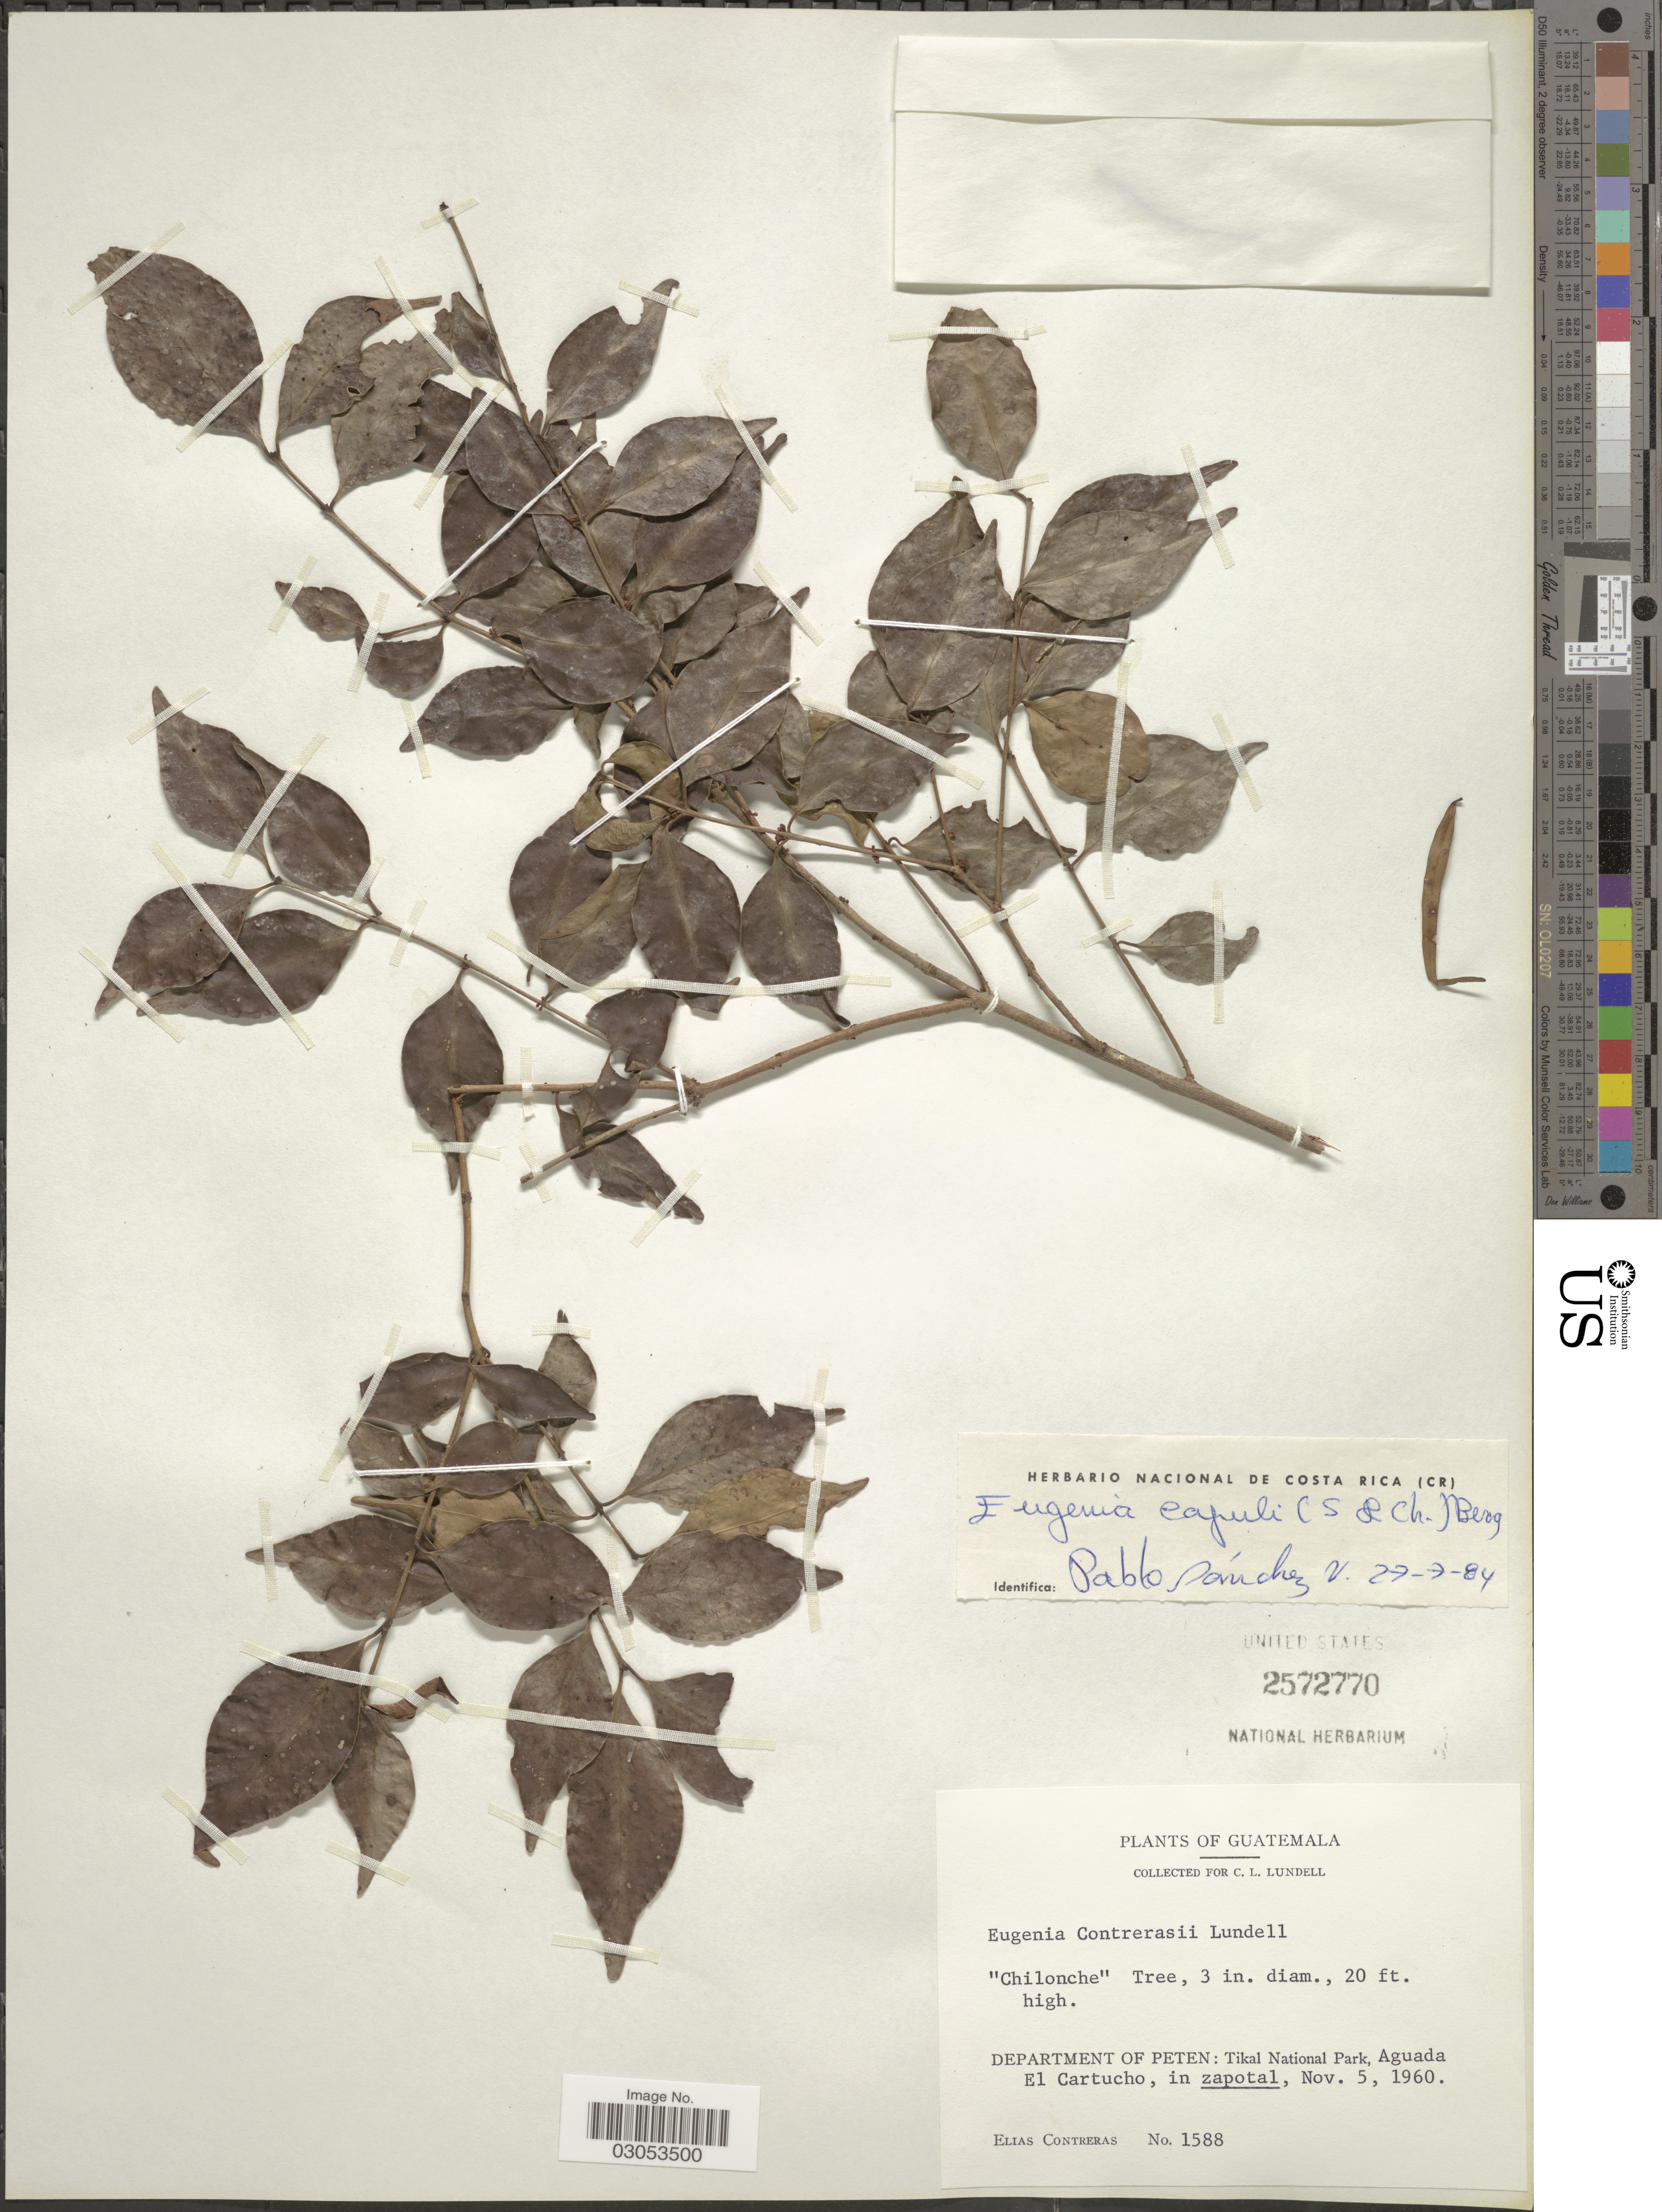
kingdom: Plantae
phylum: Tracheophyta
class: Magnoliopsida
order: Myrtales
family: Myrtaceae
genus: Eugenia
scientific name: Eugenia capuli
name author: (Schltdl. & Cham.) Hook. & Arn.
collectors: E. Contreras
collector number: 1588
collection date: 1960-11-05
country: Guatemala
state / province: El Petén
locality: Department of Peten: Tikal National Park, Aguada El Cartucho.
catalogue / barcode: US 2572770